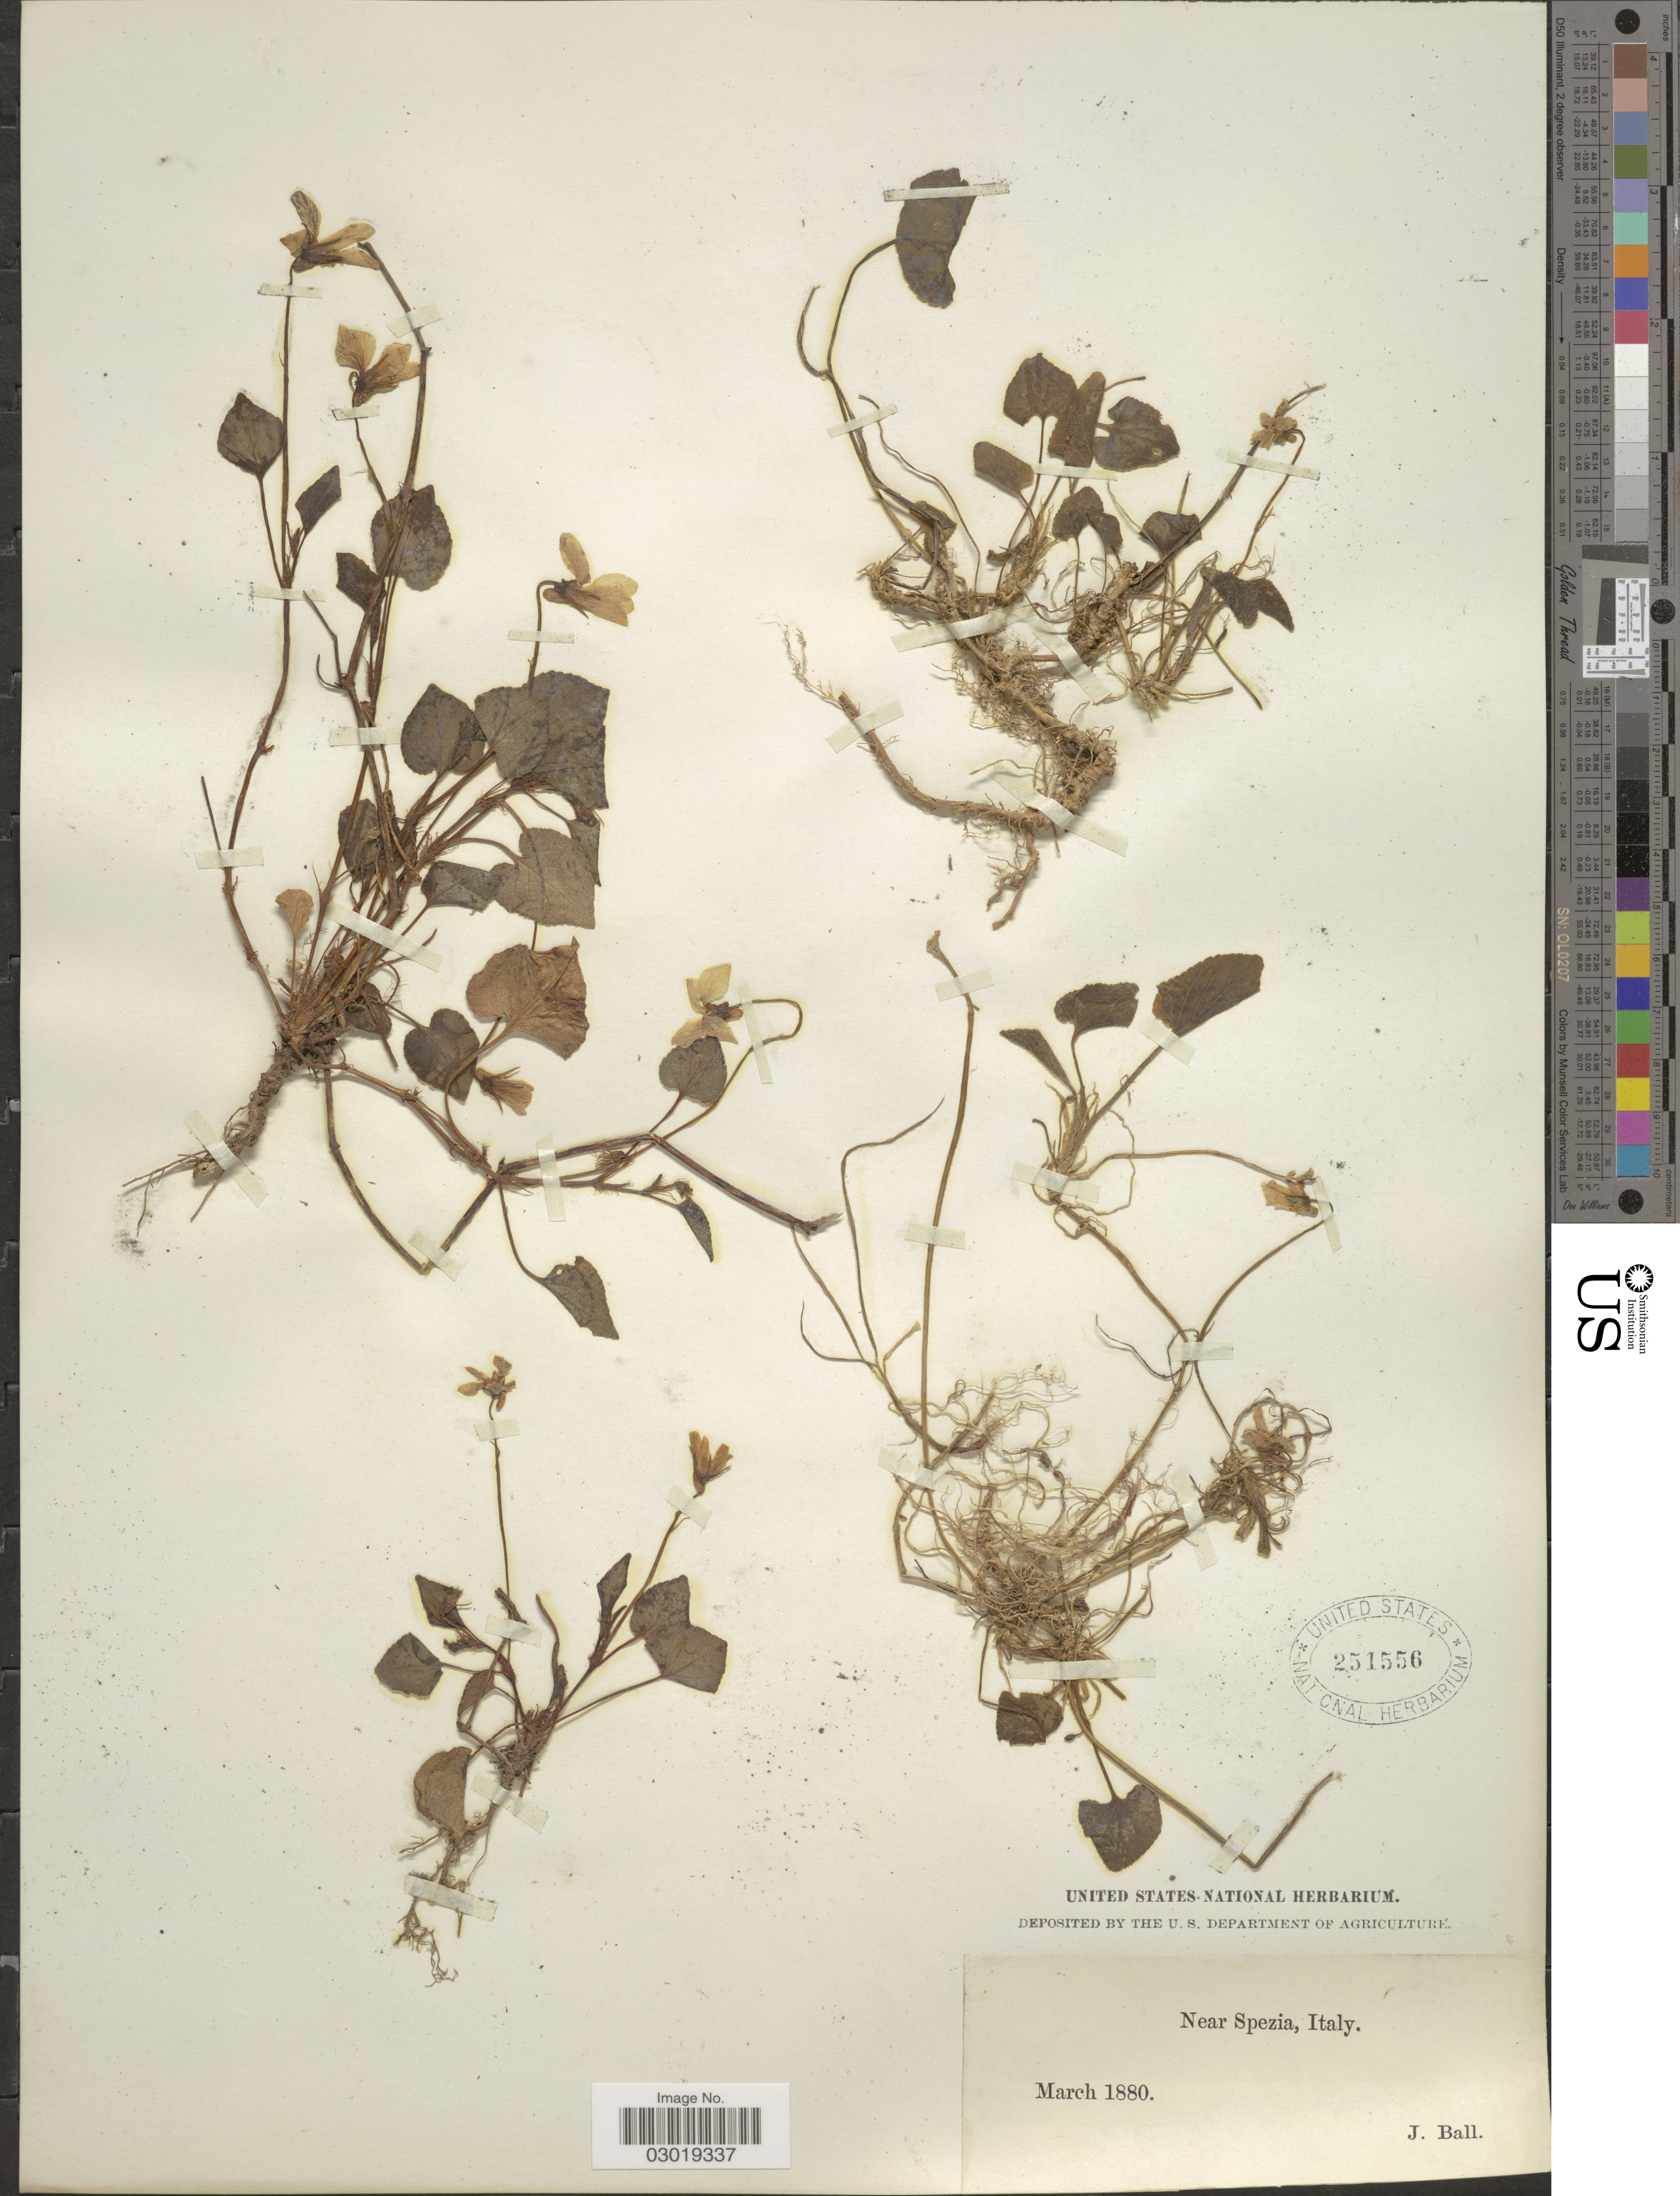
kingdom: Plantae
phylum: Tracheophyta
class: Magnoliopsida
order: Malpighiales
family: Violaceae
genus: Viola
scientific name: Viola sp.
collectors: J. Ball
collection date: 1882-03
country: Italy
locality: Near Spezia.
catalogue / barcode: US 251556